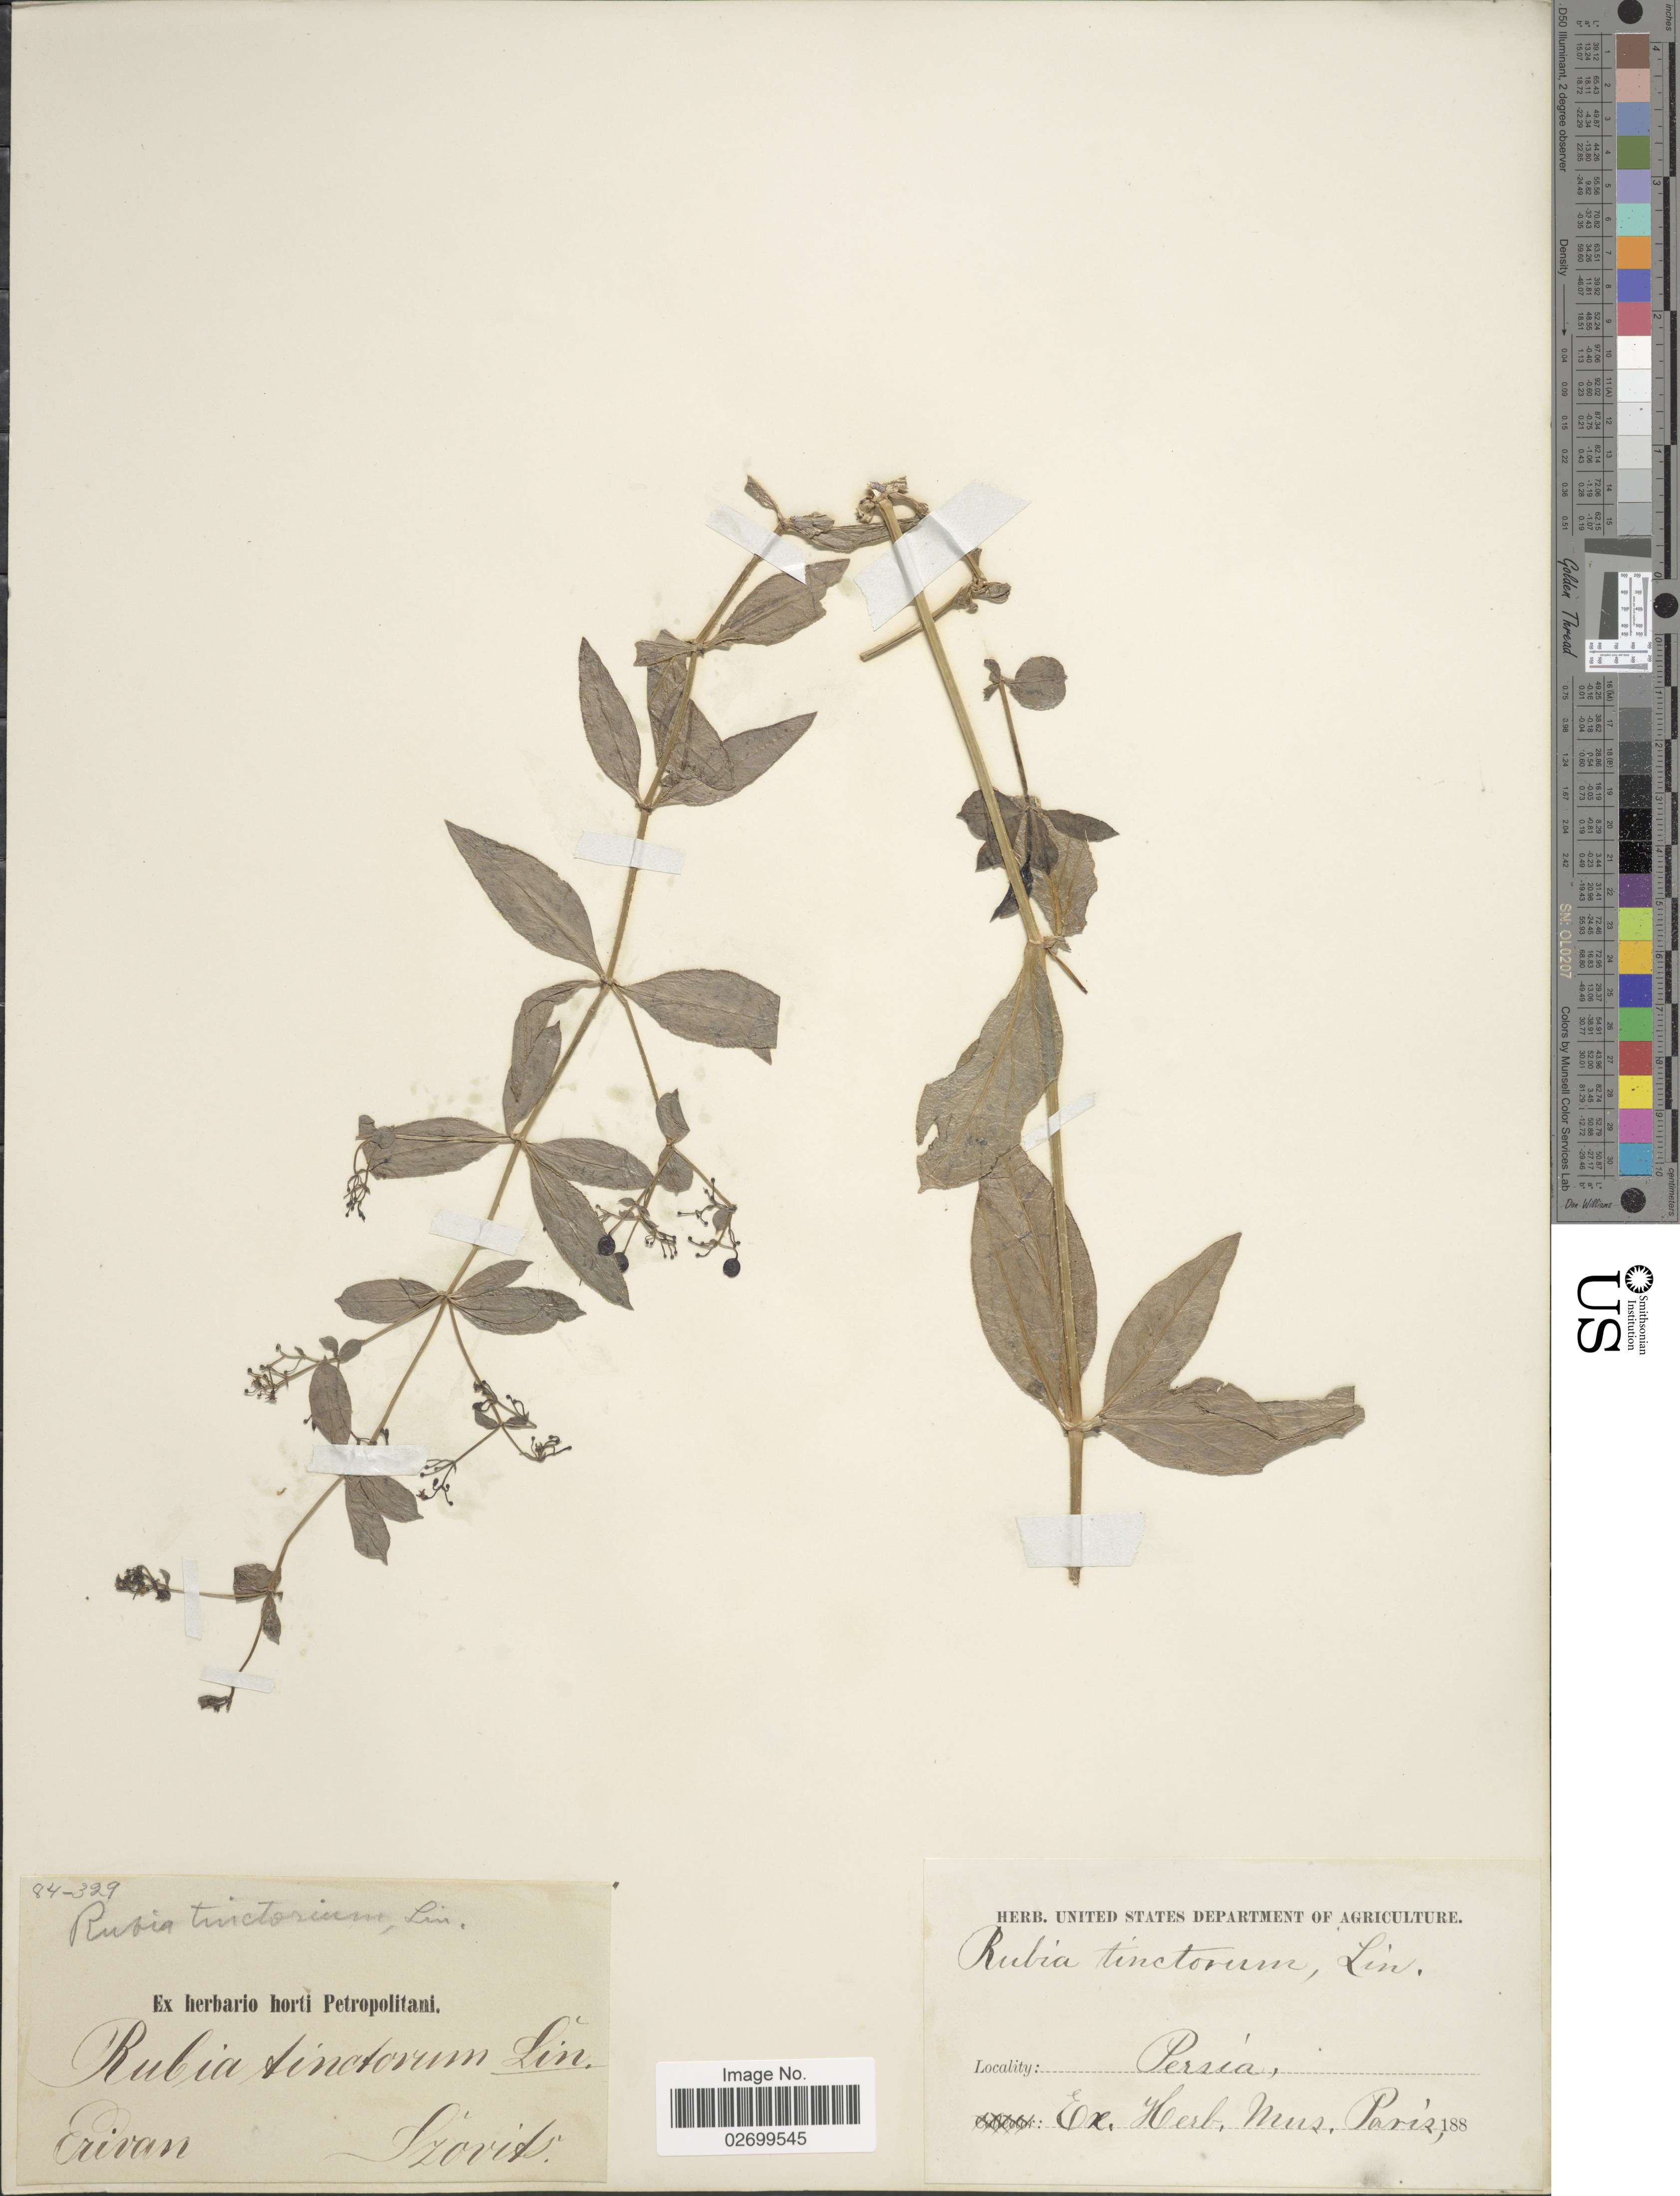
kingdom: Plantae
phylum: Tracheophyta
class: Magnoliopsida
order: Gentianales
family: Rubiaceae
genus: Rubia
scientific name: Rubia tinctorum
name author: L.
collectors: Szovits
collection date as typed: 188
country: Armenia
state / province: Yerevan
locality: Erivan, Persia.